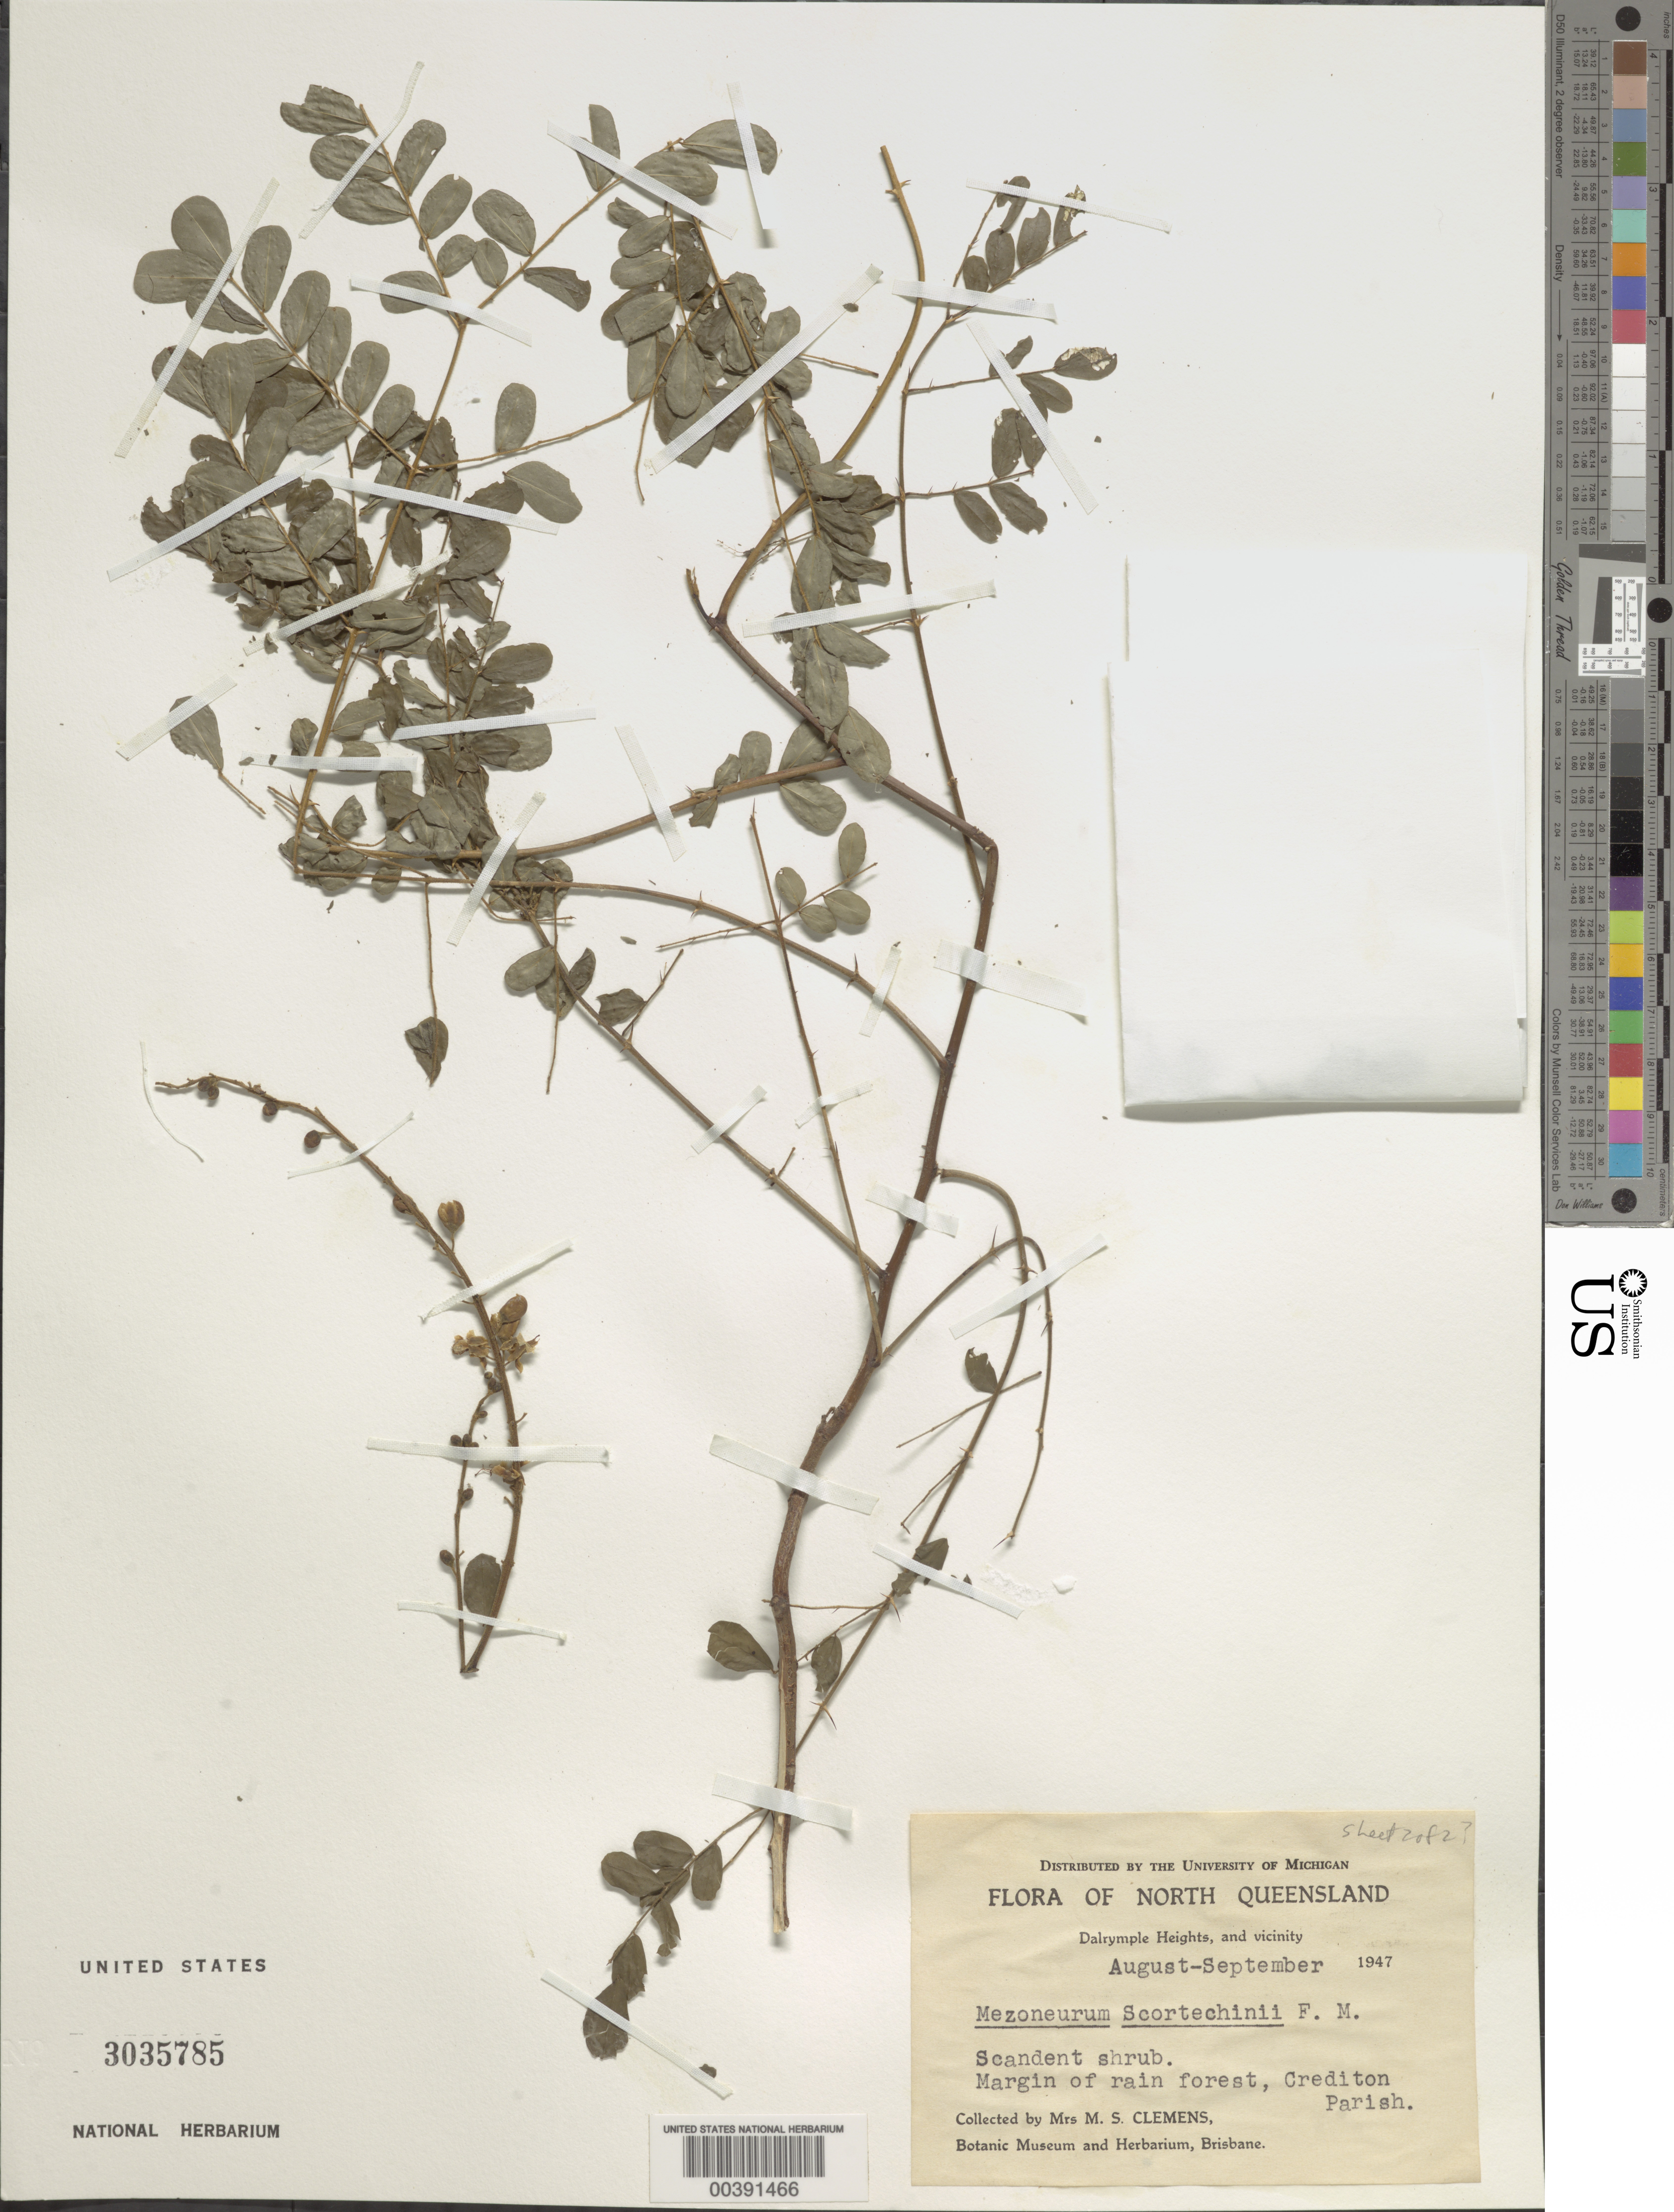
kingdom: Plantae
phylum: Tracheophyta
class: Magnoliopsida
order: Fabales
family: Fabaceae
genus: Mezoneuron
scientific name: Mezoneuron scortechinii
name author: F. Muell.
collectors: M. S. Clemens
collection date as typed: Aug 1947 to -- Sep 1947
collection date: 1947-08/1947-09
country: Australia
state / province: Queensland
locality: North queensland, crediton parish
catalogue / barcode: US 3037585